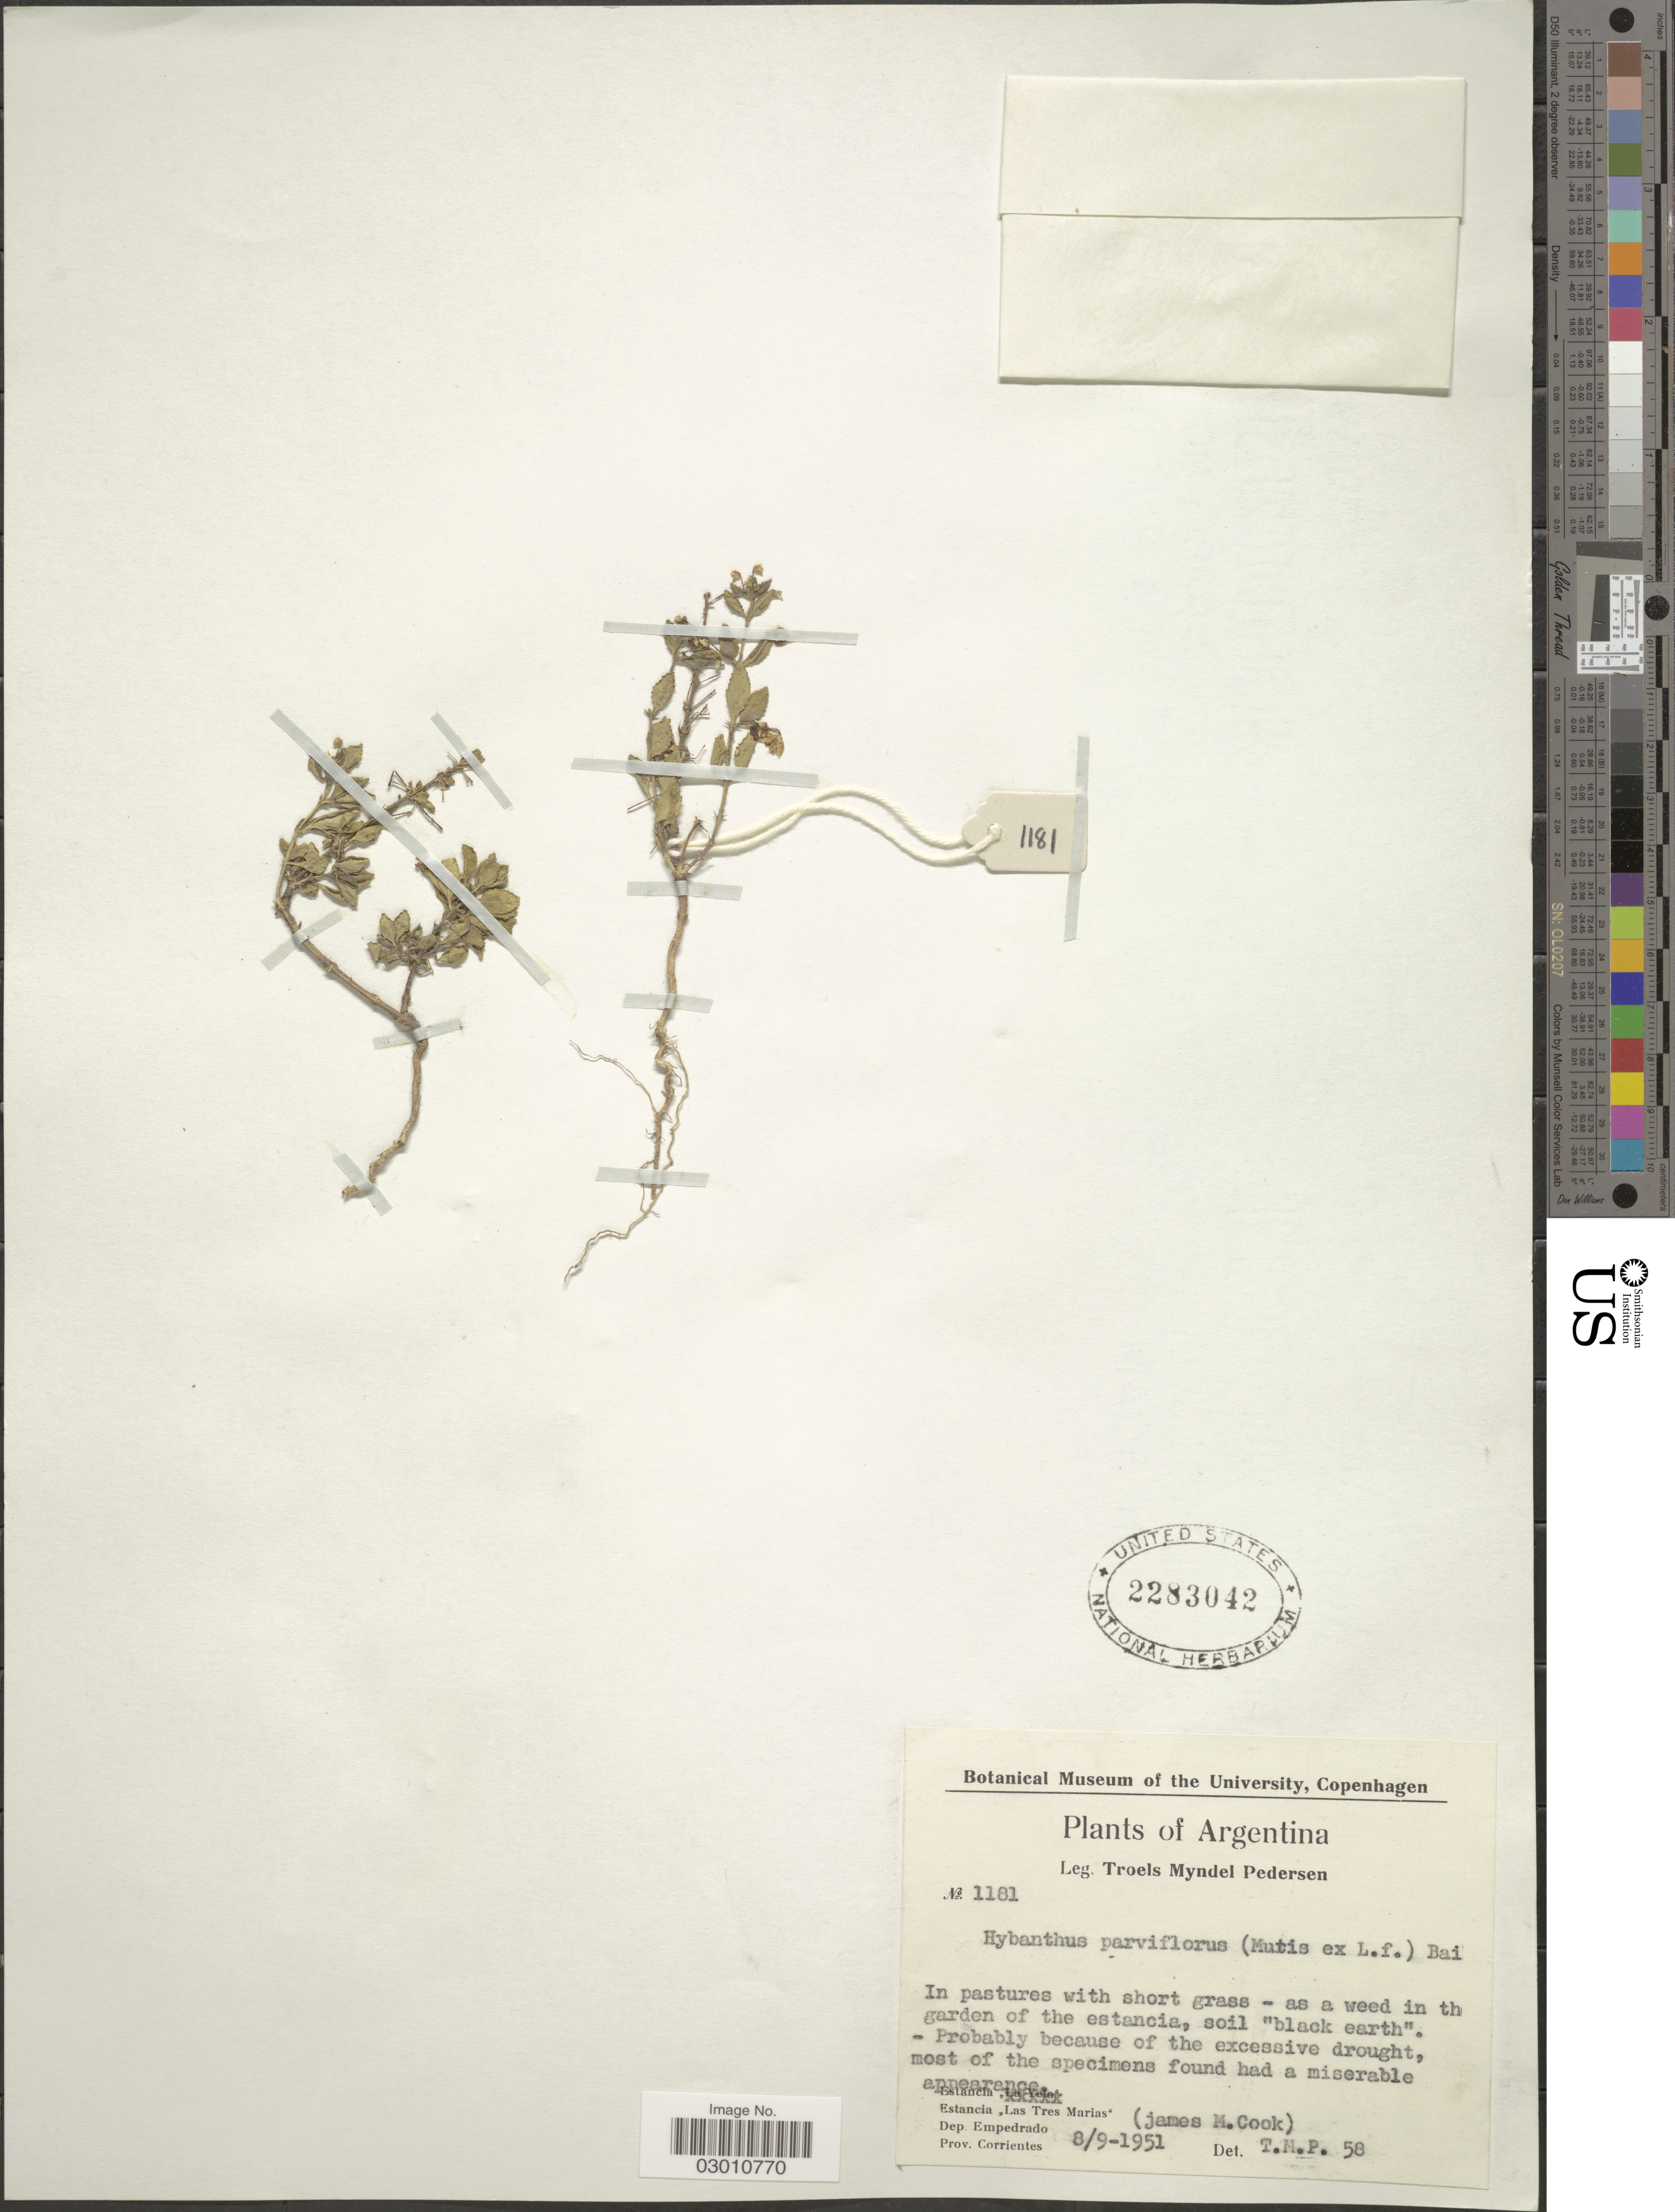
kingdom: Plantae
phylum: Tracheophyta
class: Magnoliopsida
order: Malpighiales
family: Violaceae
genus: Pombalia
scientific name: Pombalia parviflora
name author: (L. f.) Paula-Souza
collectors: T. Pederson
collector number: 1181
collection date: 1951-09-08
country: Argentina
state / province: Corrientes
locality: Estancia, Las Tres Marias. Dep. Empedrado.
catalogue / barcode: US 2283042